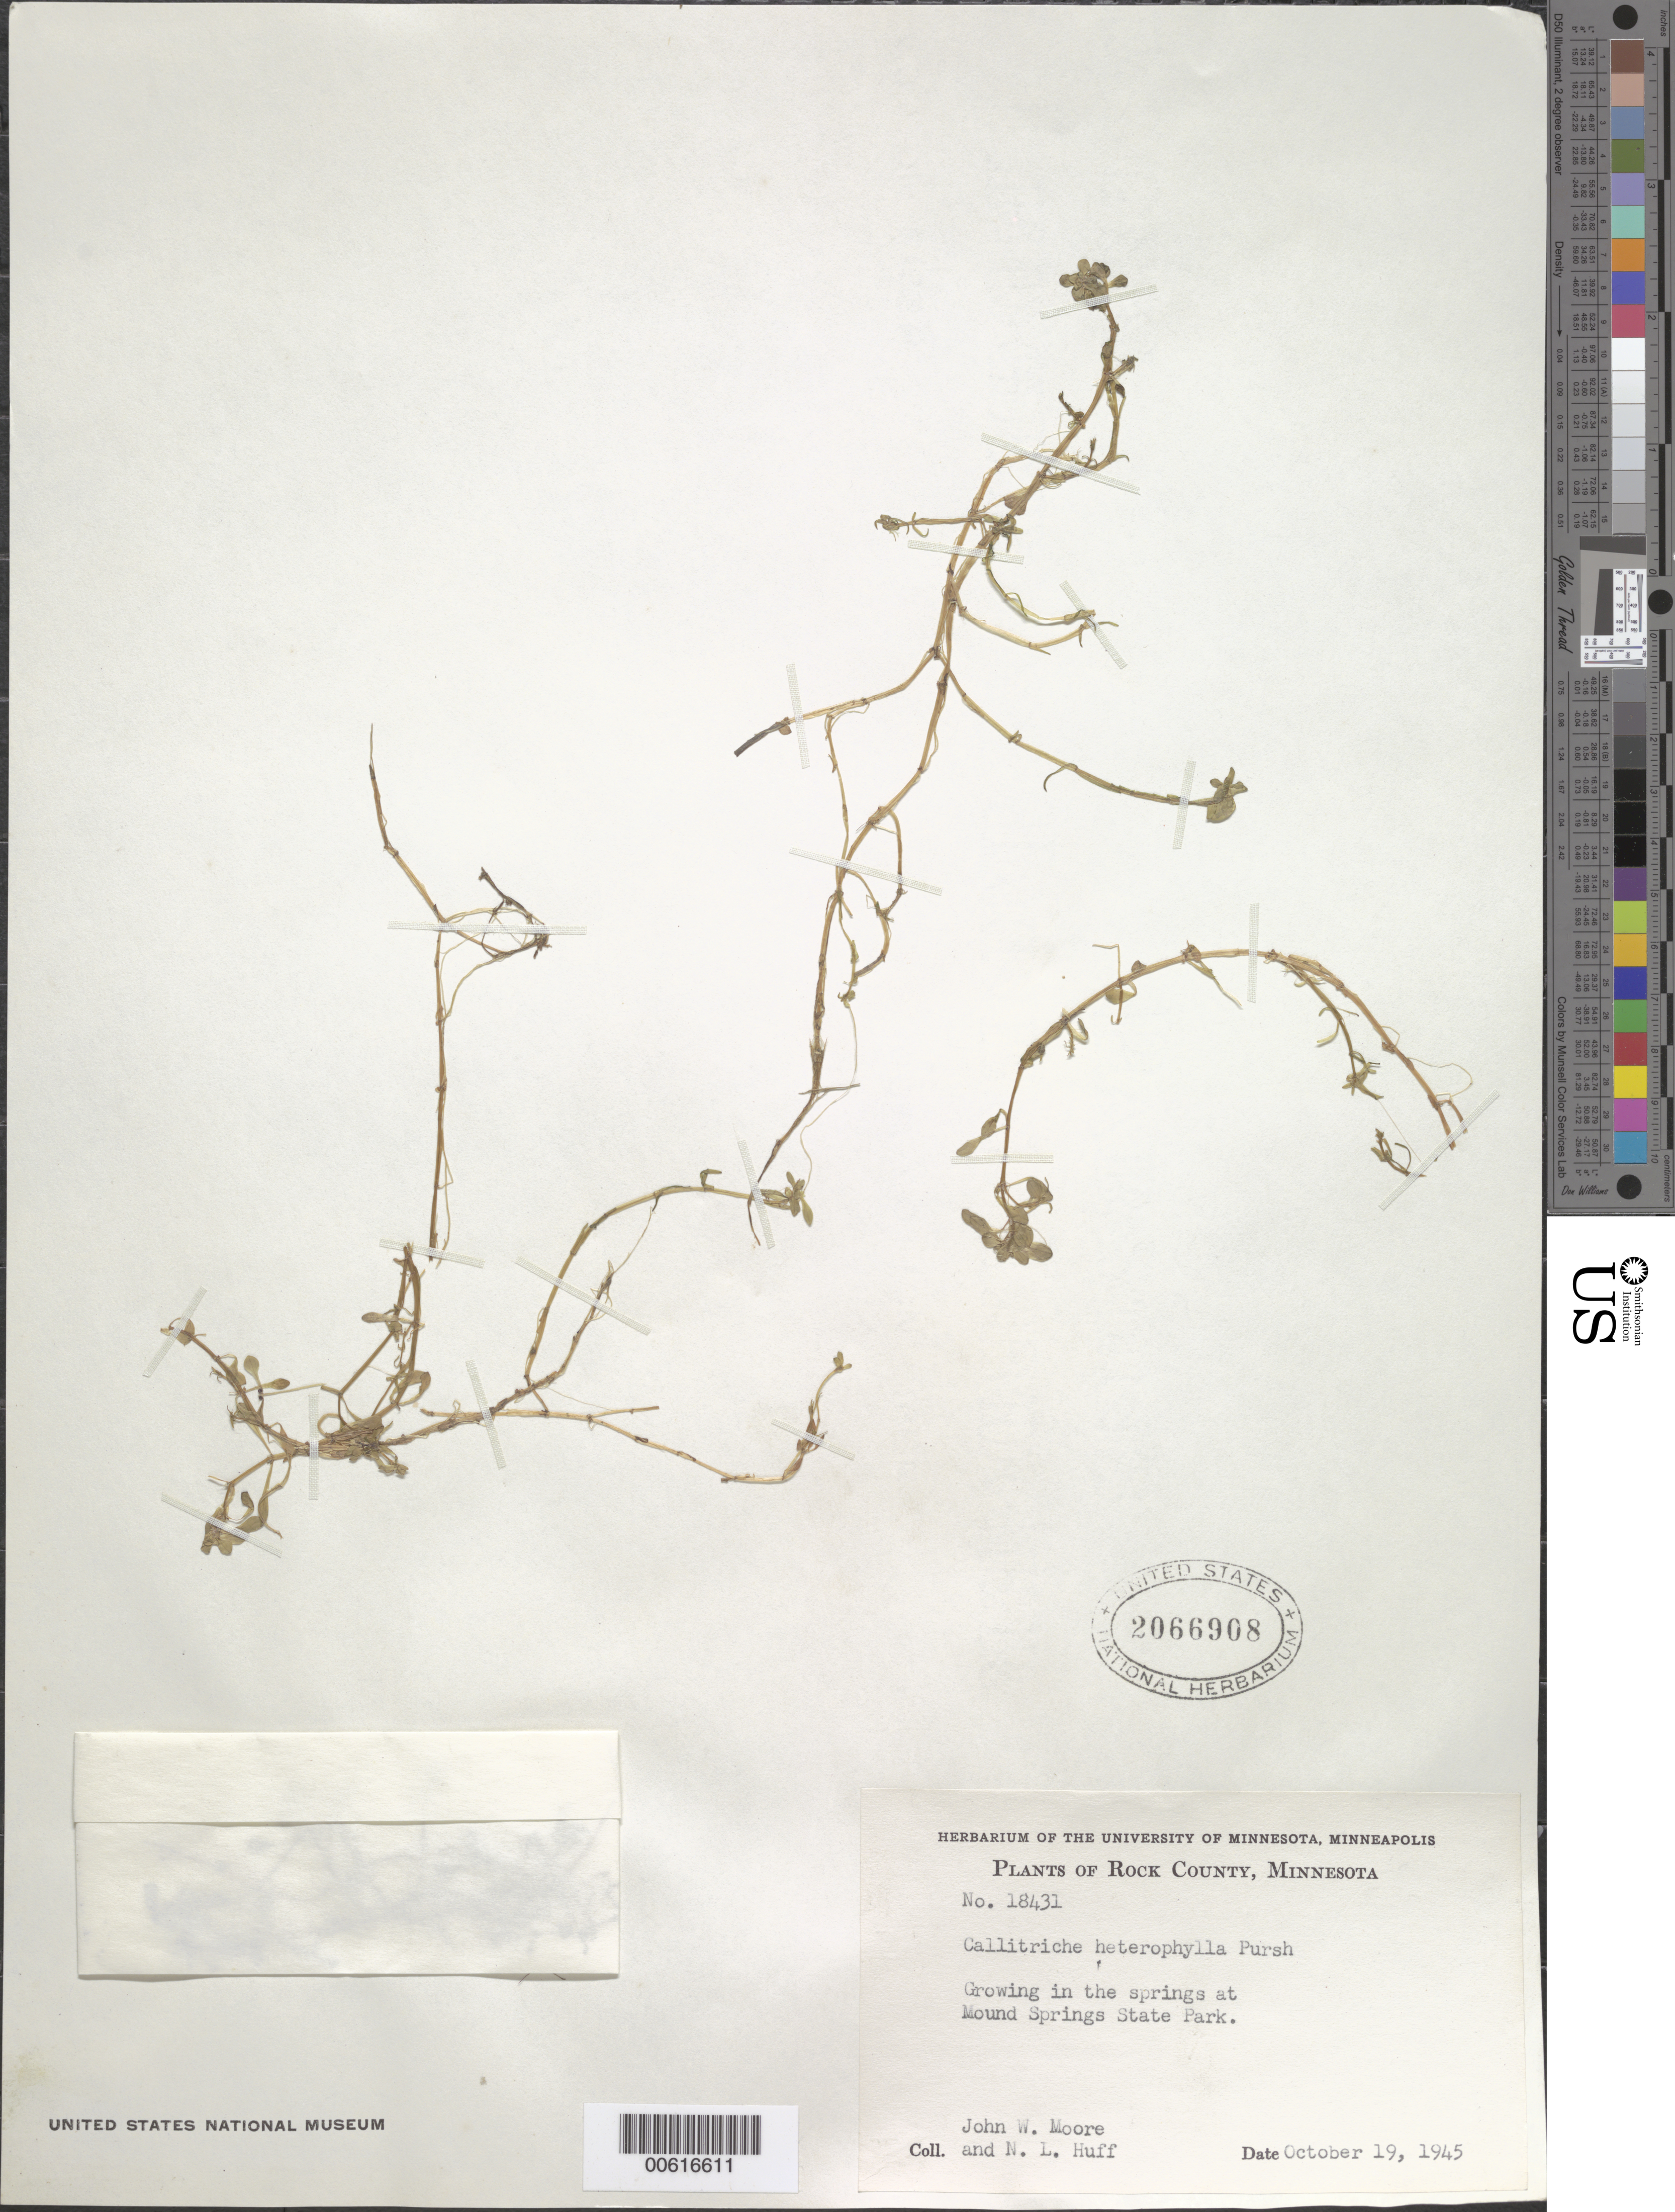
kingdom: Plantae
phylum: Tracheophyta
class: Magnoliopsida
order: Lamiales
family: Plantaginaceae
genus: Callitriche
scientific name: Callitriche heterophylla Pursh emend. Darby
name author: Pursh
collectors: J. W. Moore & N. Huff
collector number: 18431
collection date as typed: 19 Oct 1945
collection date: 1945-10-19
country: United States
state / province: Minnesota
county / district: Rock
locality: Mound Springs State Park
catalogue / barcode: US 2066908